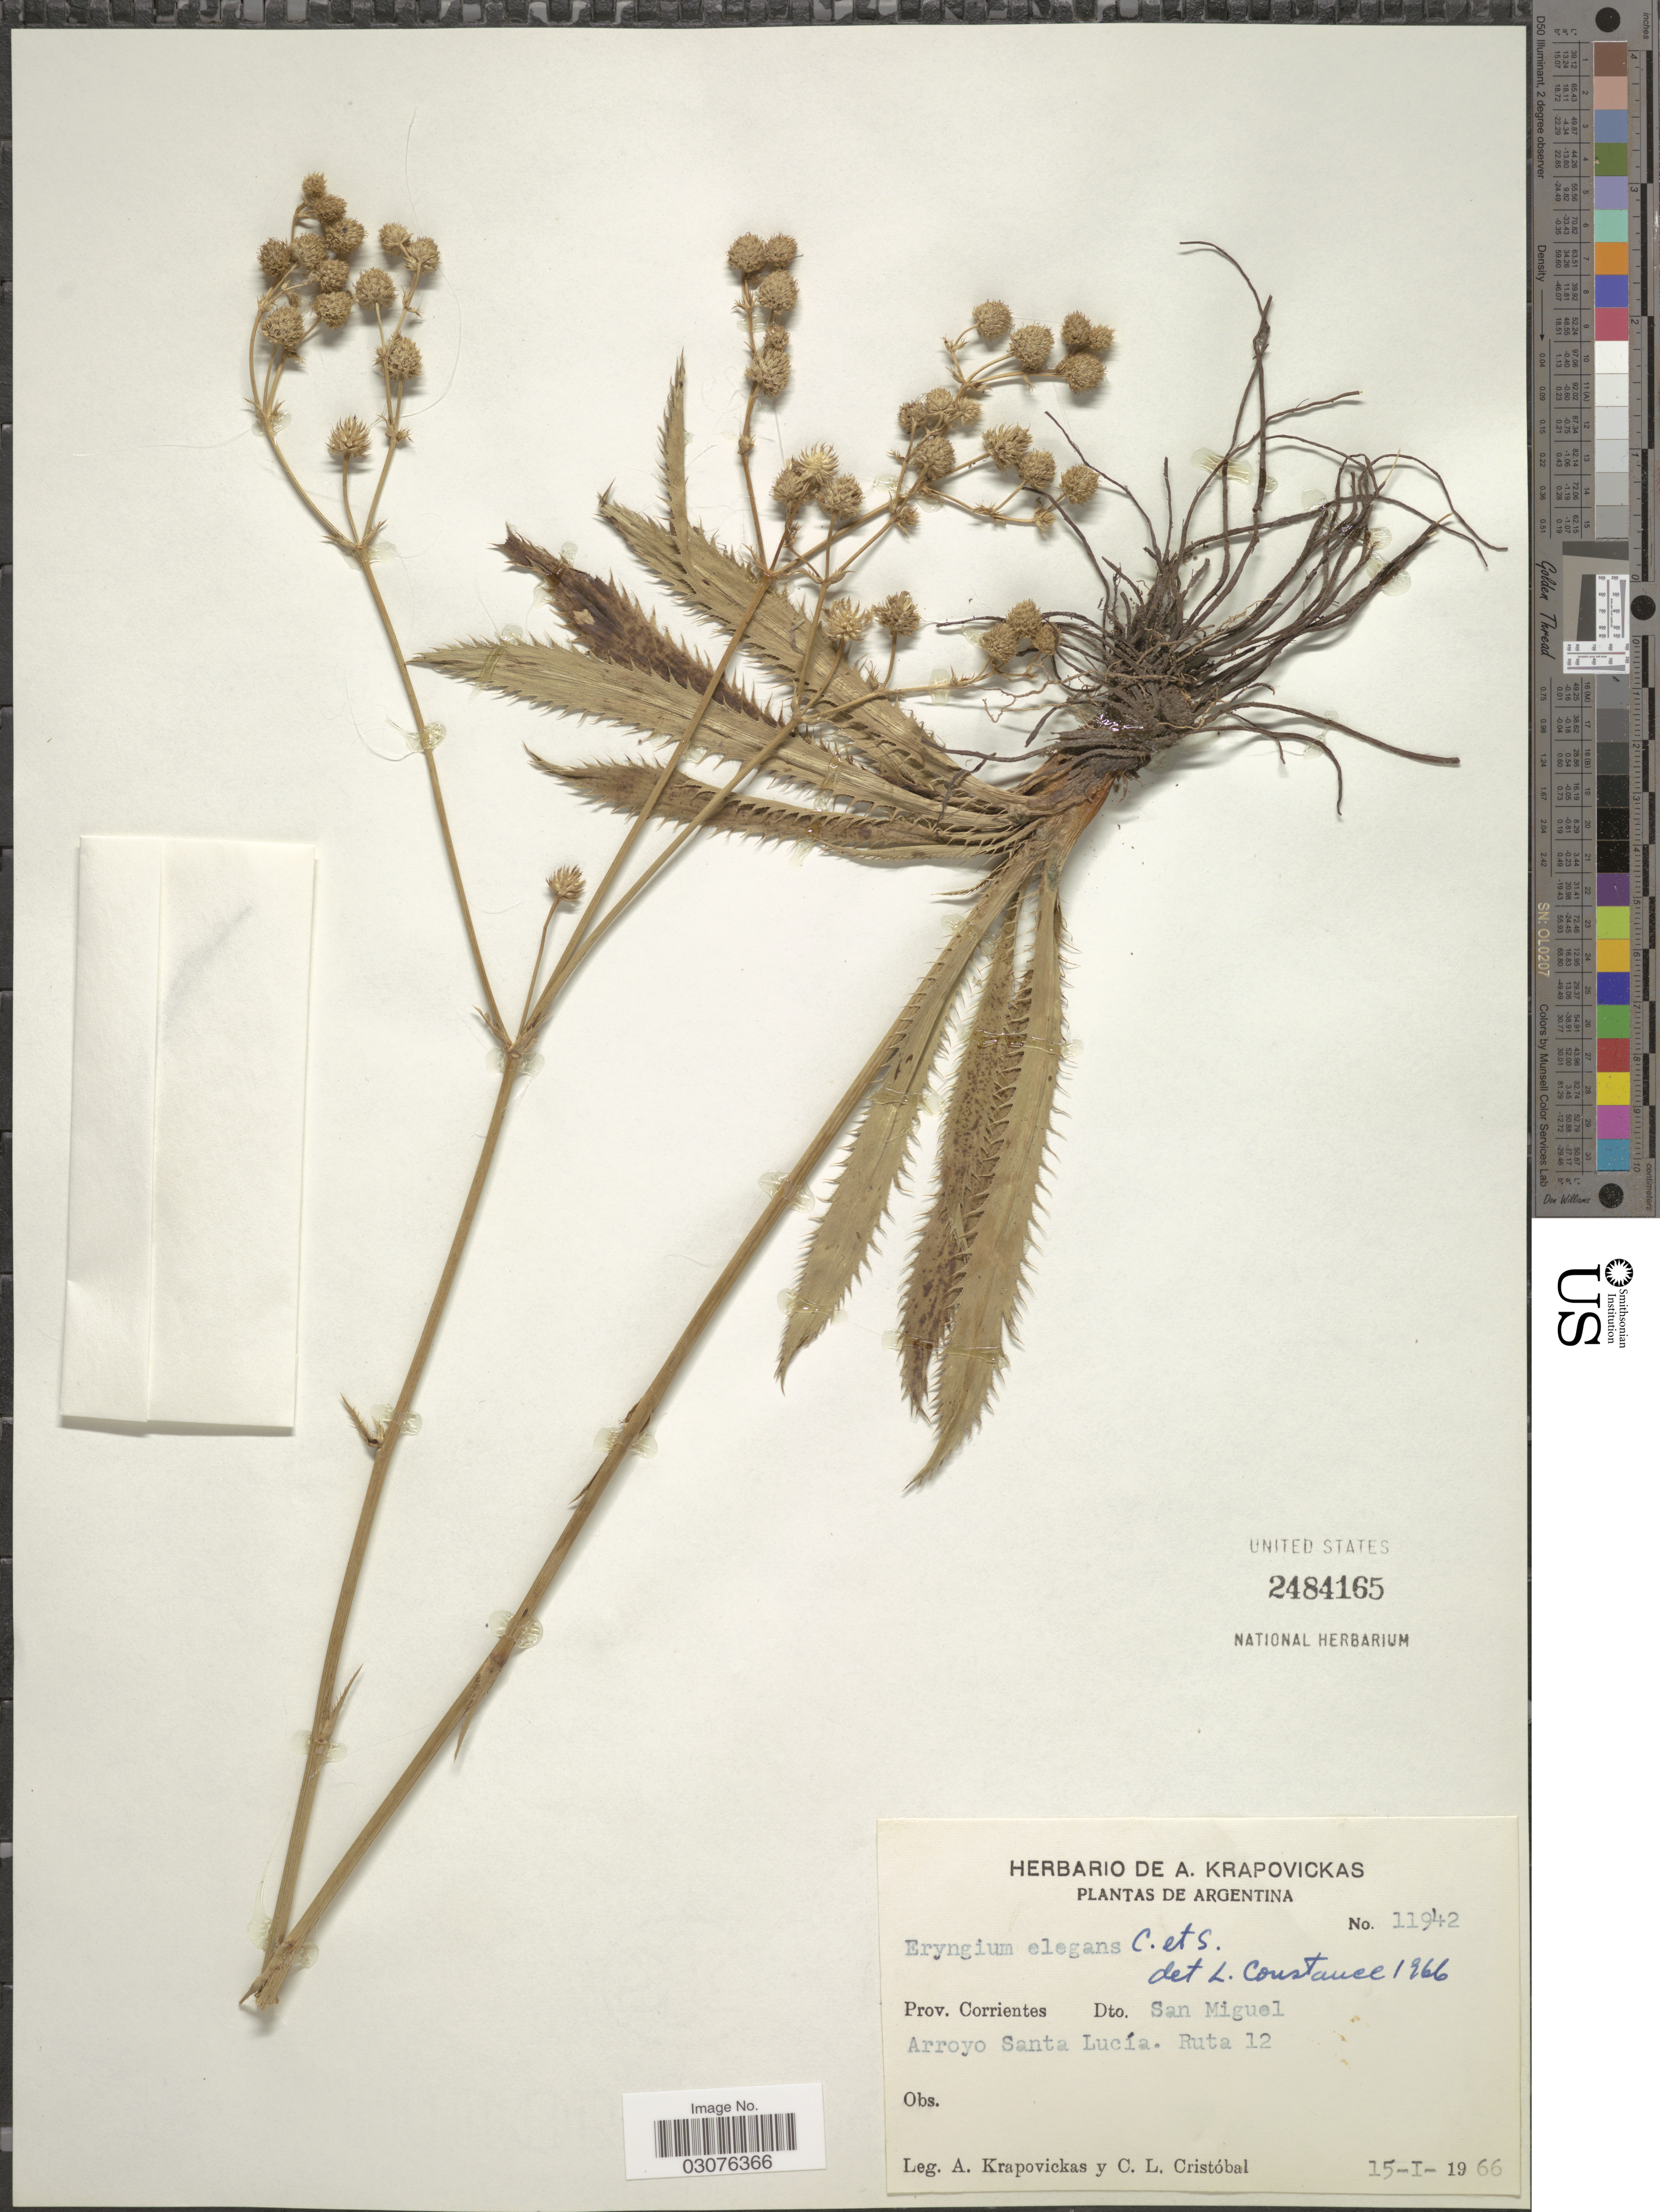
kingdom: Plantae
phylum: Tracheophyta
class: Magnoliopsida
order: Apiales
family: Apiaceae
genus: Eryngium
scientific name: Eryngium elegans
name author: Cham. ex Schltdl.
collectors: A. Krapovickas & C. L. Cristóbal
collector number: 11942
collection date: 1966-01-15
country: Argentina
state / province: Corrientes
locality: Dto. San Miguel. Arroyo Santa Lucía. Ruta 12.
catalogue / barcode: US 2484165